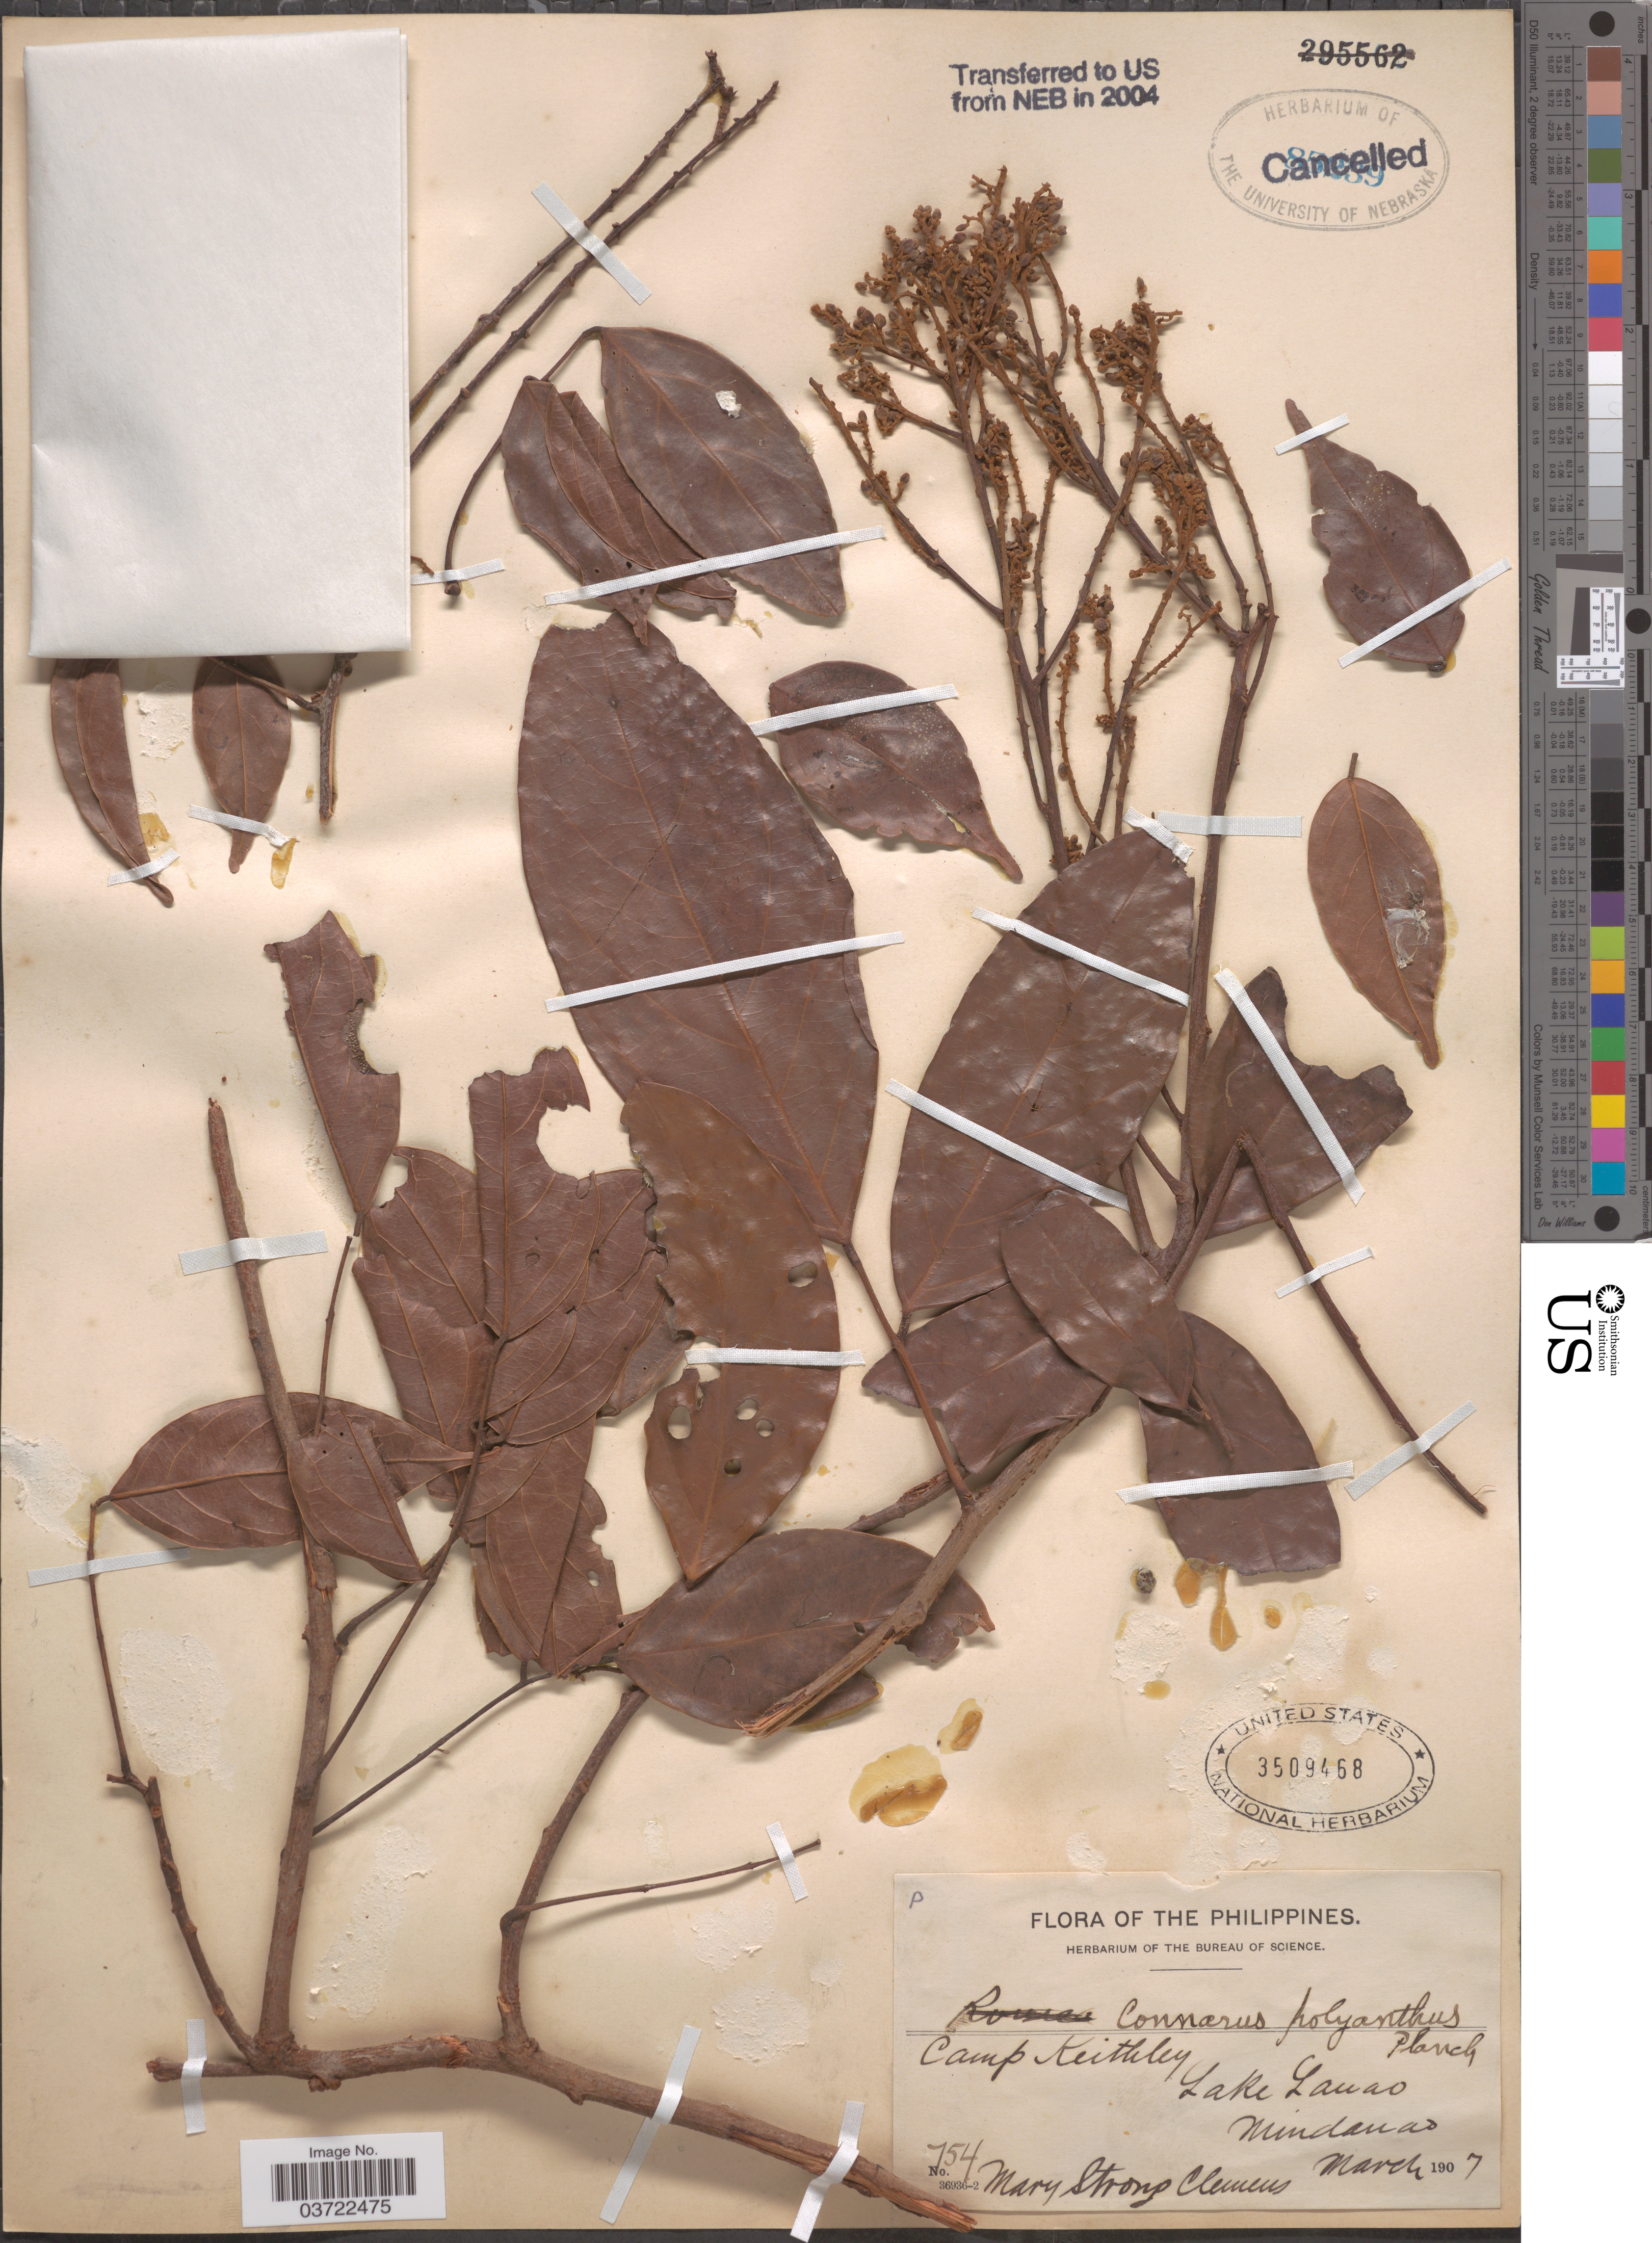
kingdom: Plantae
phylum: Tracheophyta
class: Magnoliopsida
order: Oxalidales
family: Connaraceae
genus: Connarus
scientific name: Connarus polyanthus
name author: Planch.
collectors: M. S. Clemens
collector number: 754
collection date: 1907-03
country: Philippines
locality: Camp Keithley, Lake Lanao. Mindanao.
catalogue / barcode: US 3509468